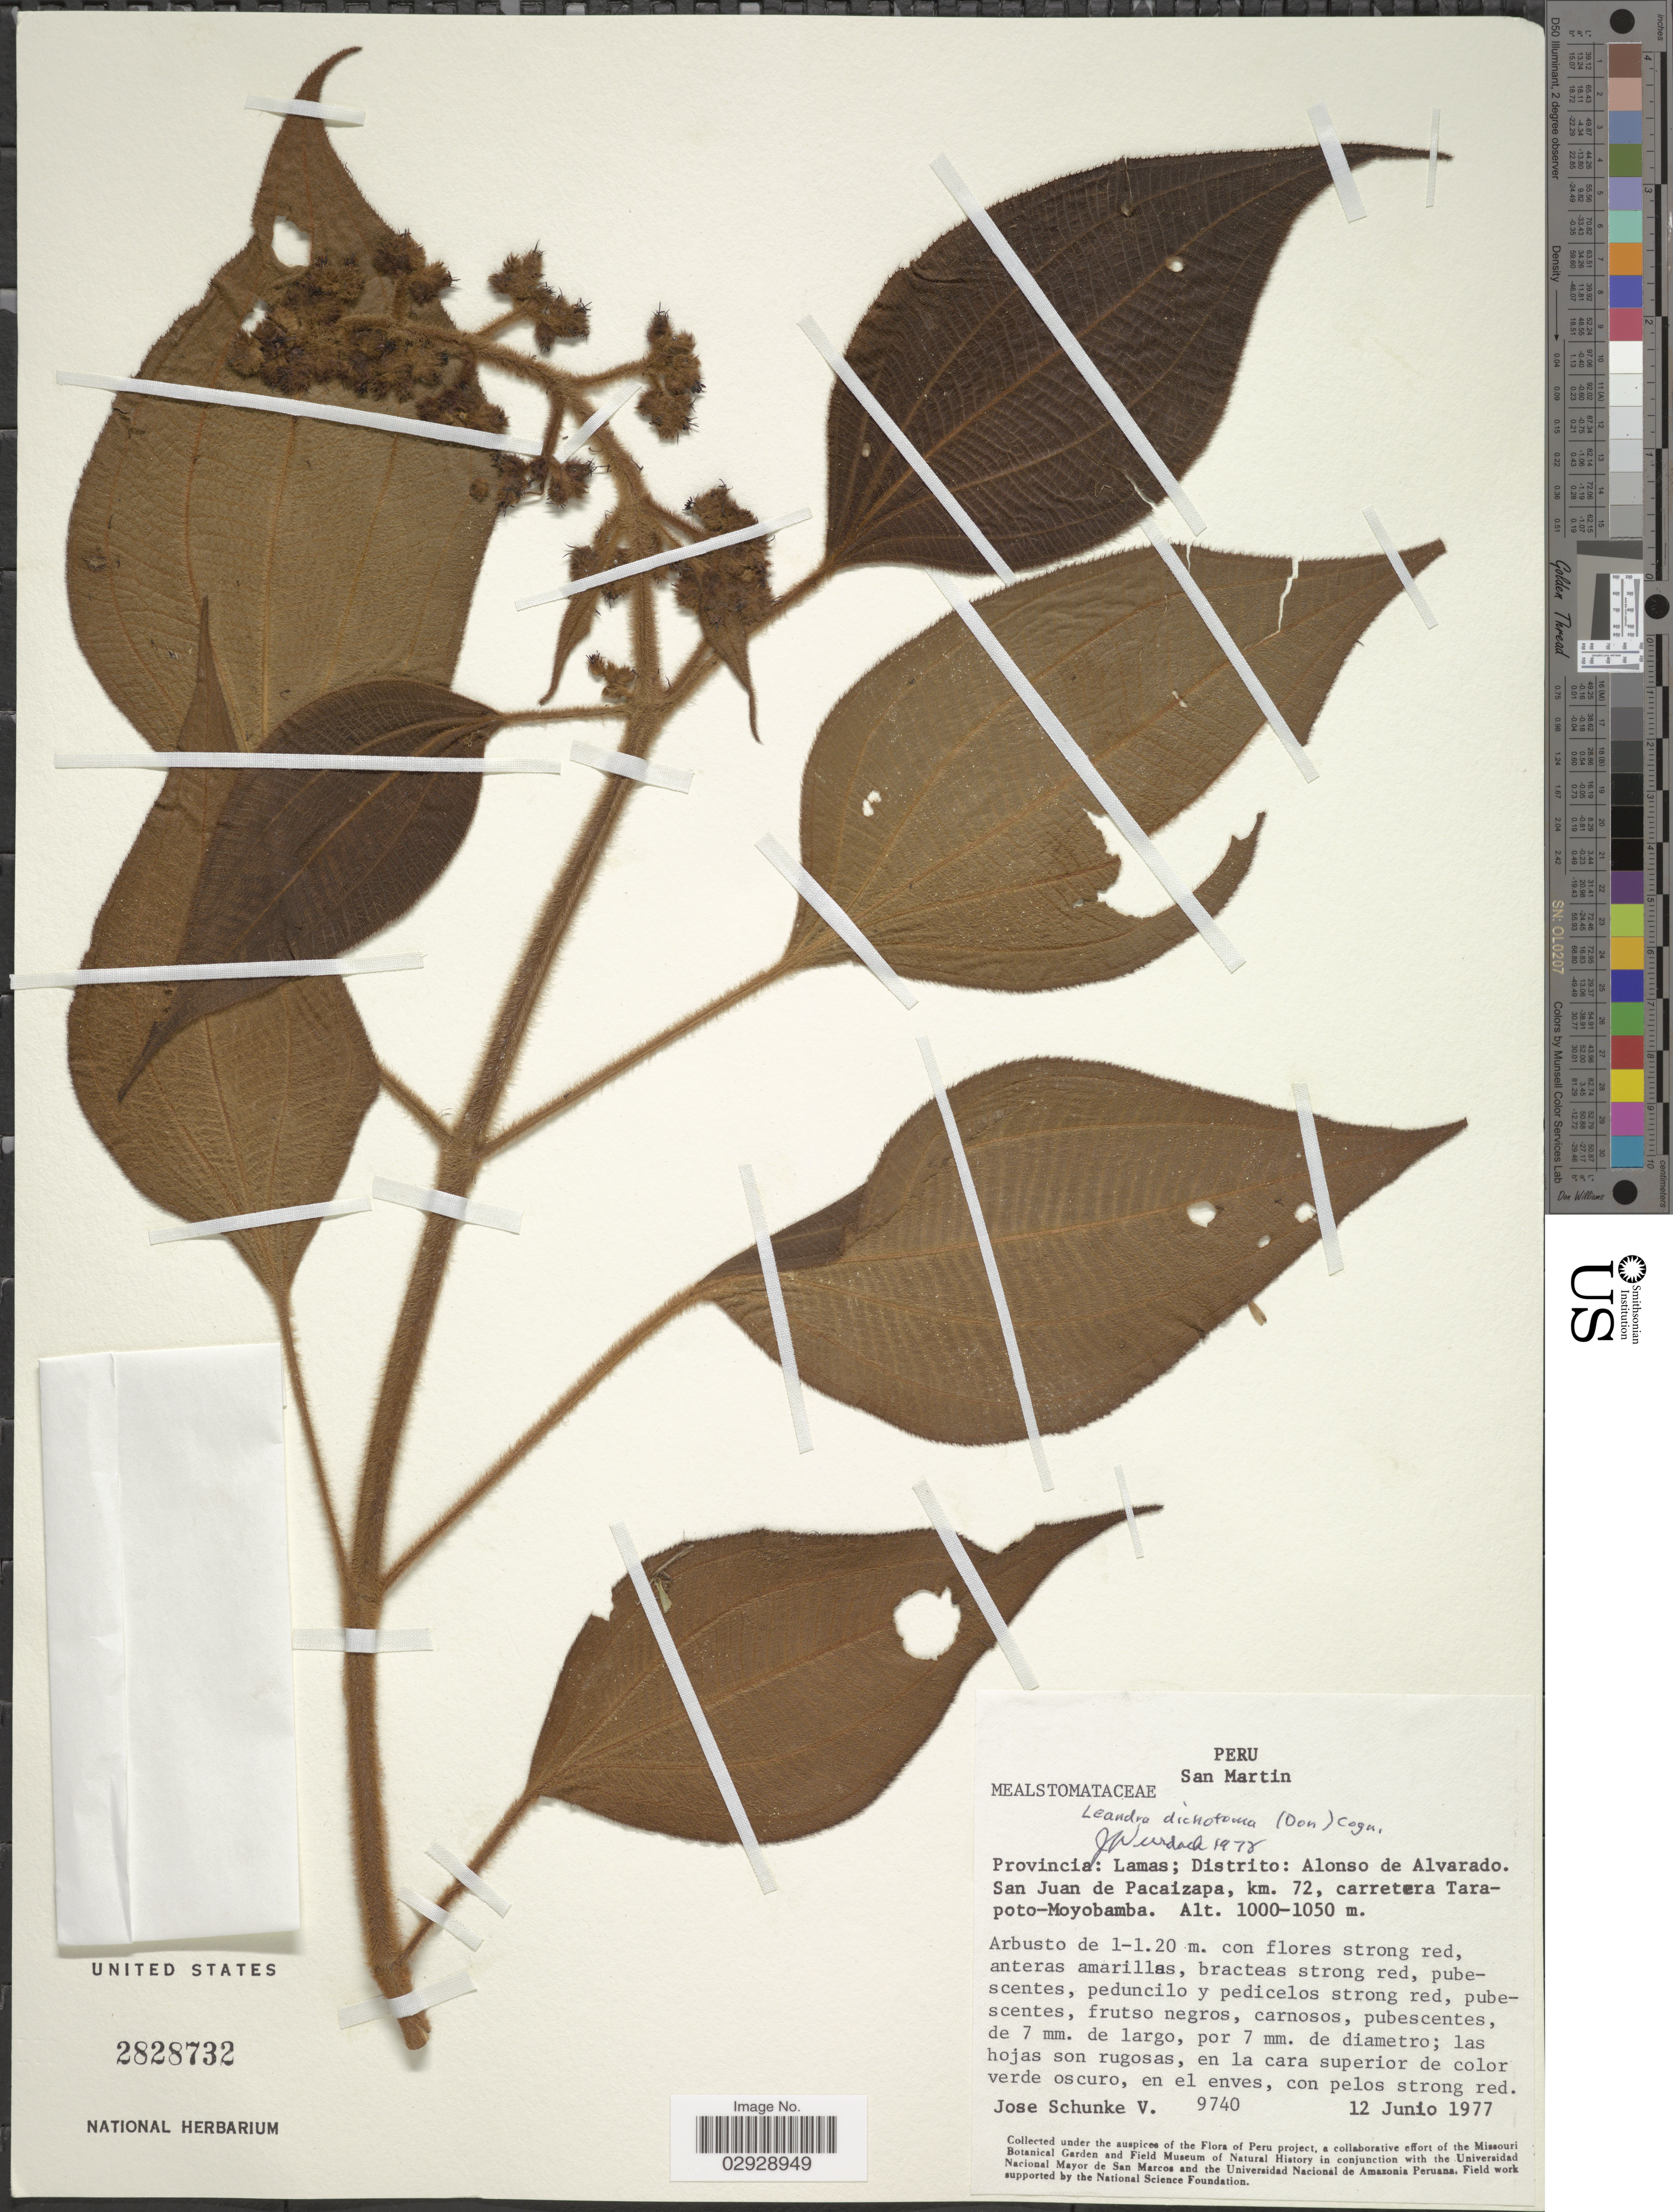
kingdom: Plantae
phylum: Tracheophyta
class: Magnoliopsida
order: Myrtales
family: Melastomataceae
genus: Leandra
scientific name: Leandra dichotoma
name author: (D. Don) Cogn.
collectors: J. Schunke Vigo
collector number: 9740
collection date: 1977-06-12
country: Peru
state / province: San Martín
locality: Provincia: Lamas; Distrito: Alonso de Alvarado. San Juan de Pacaizapa, km. 72, carretera Tarapoto-Moyobamba.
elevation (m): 1000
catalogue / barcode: US 2828732